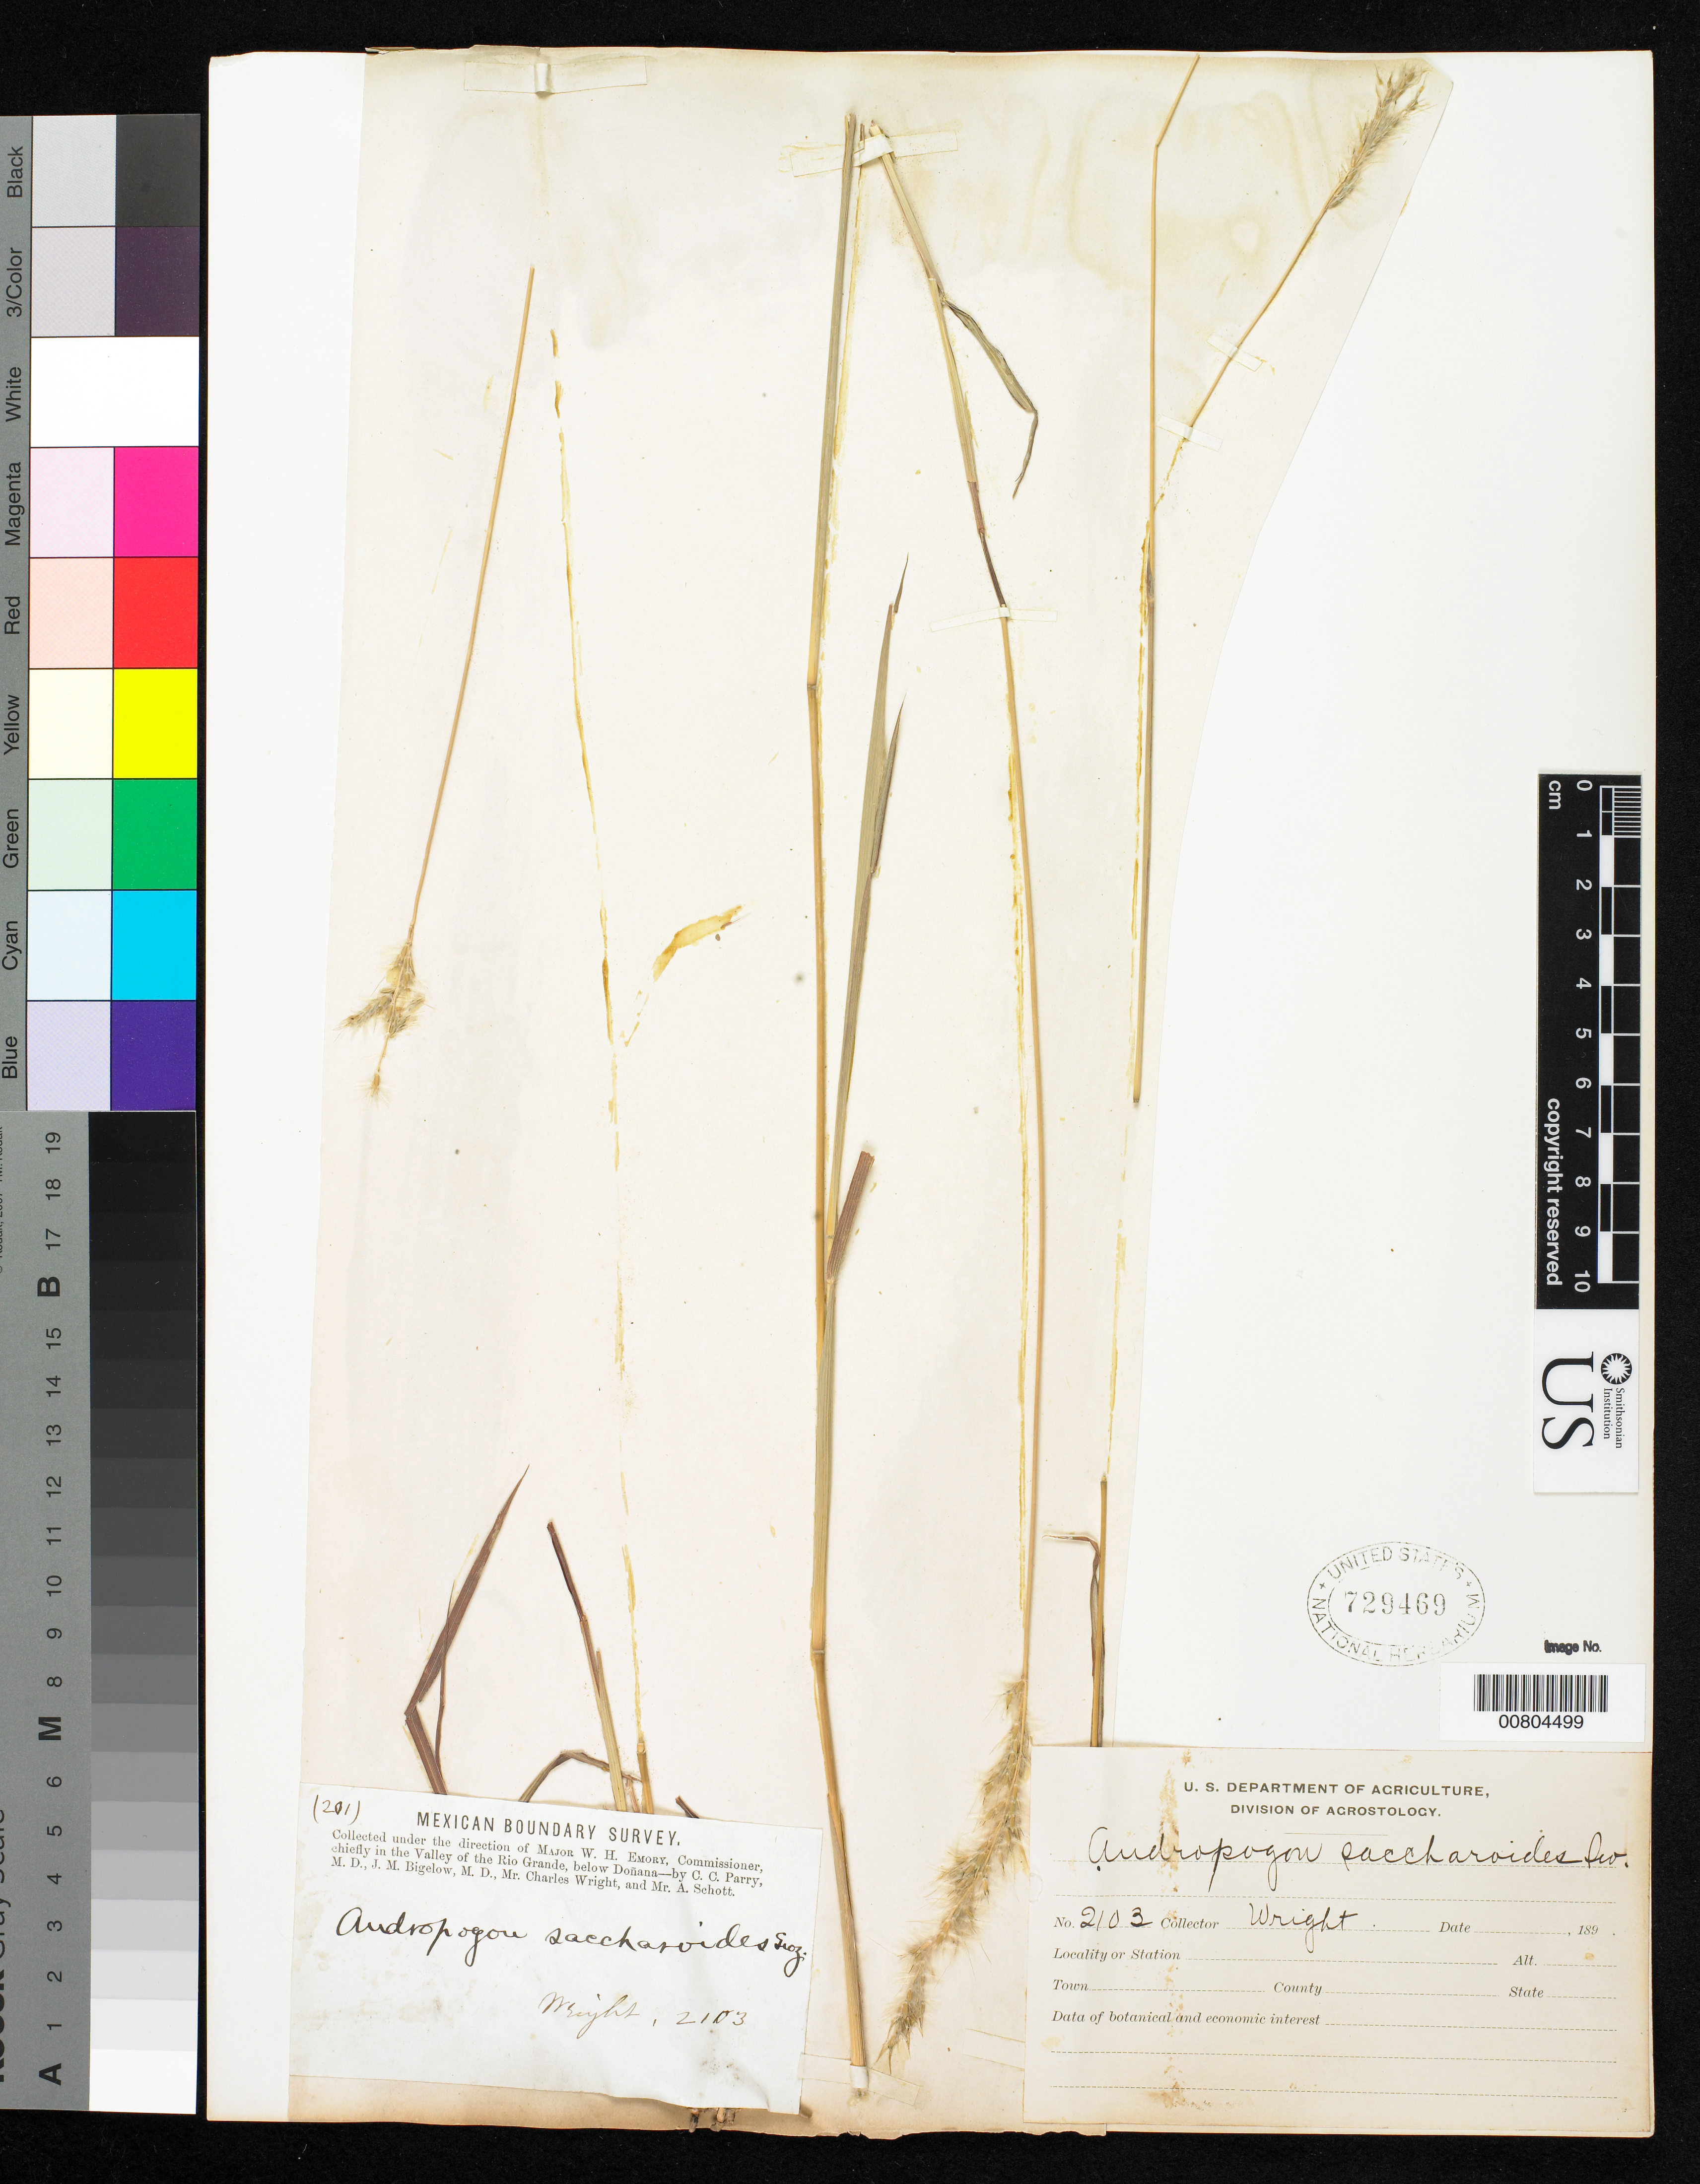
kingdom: Plantae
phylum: Tracheophyta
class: Liliopsida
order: Poales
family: Poaceae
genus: Andropogon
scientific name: Andropogon saccharoides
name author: Sw.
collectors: C. C. Parry, J. M. Bigelow, C. Wright & A. C. V. Schott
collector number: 2103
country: United States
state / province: New Mexico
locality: Valley of the Rio Grande, below Doñana, New Mexico.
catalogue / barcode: US 729469